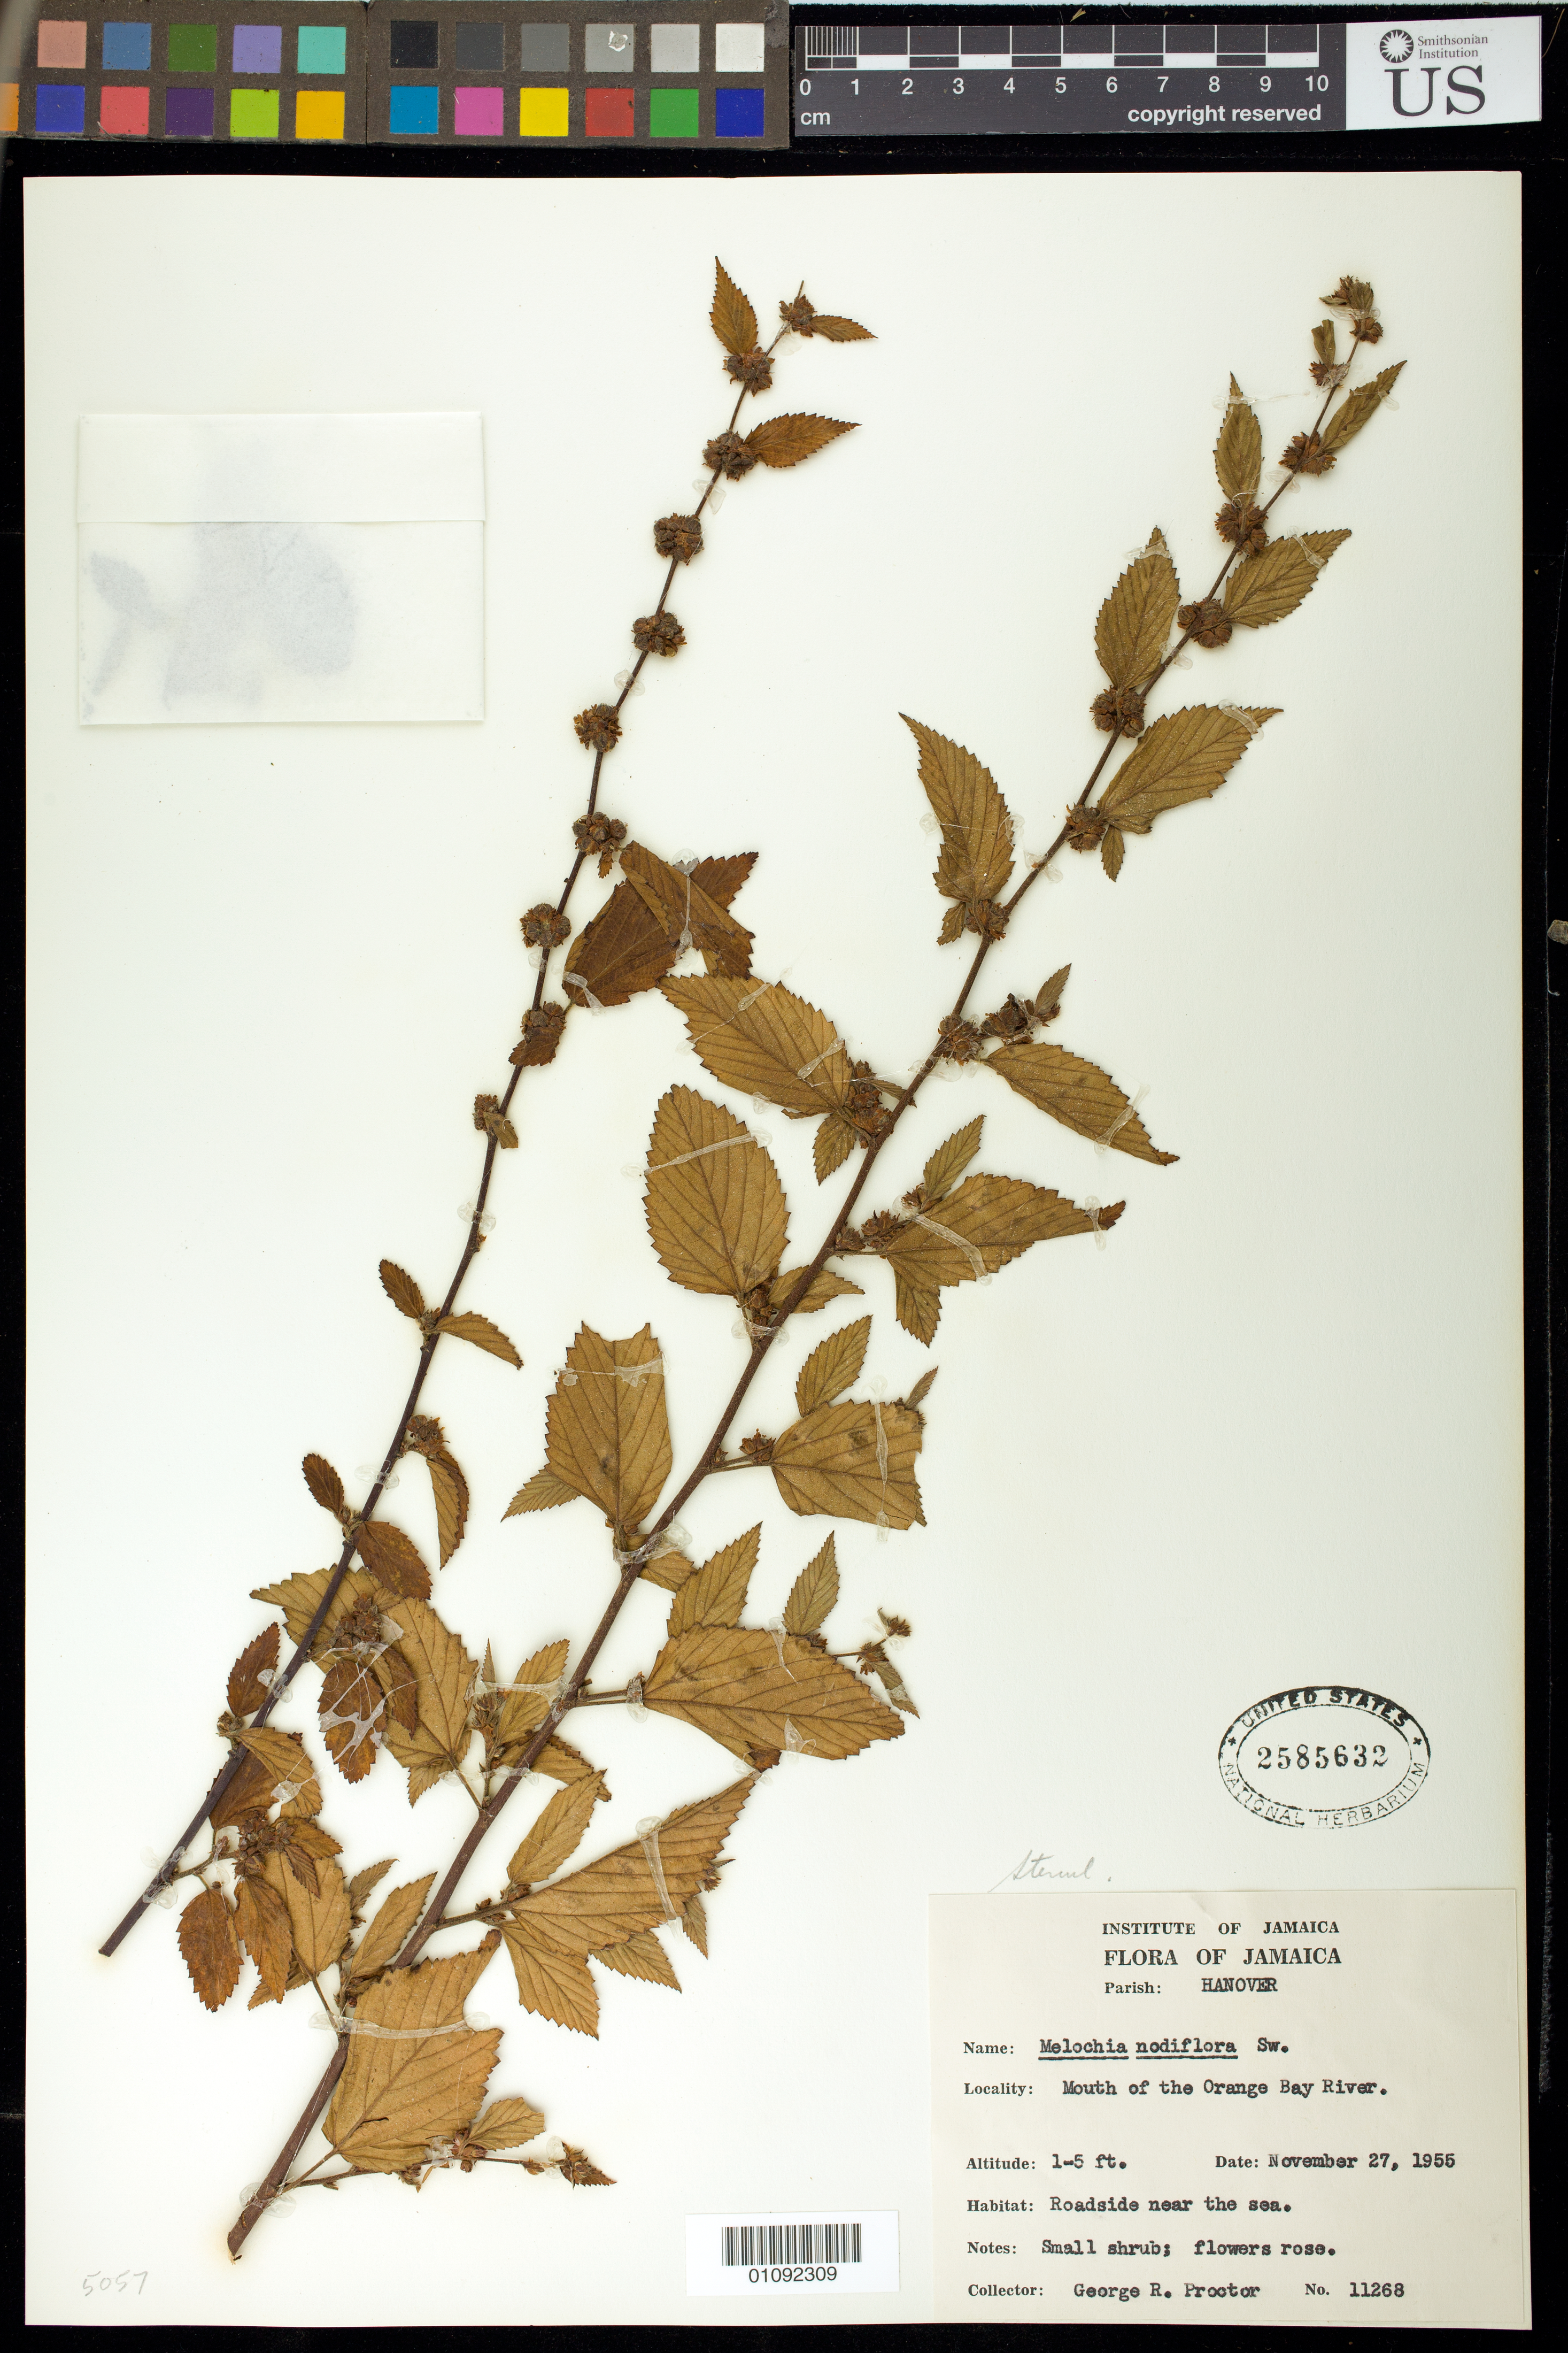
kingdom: Plantae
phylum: Tracheophyta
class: Magnoliopsida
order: Malvales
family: Malvaceae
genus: Melochia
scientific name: Melochia nodiflora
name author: Sw.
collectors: G. R. Proctor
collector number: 11268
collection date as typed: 27 Nov 1955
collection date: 1955-11-27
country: Jamaica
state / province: Hanover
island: Jamaica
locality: Mouth of the Orange Bay River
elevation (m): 0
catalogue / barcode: US 2585632